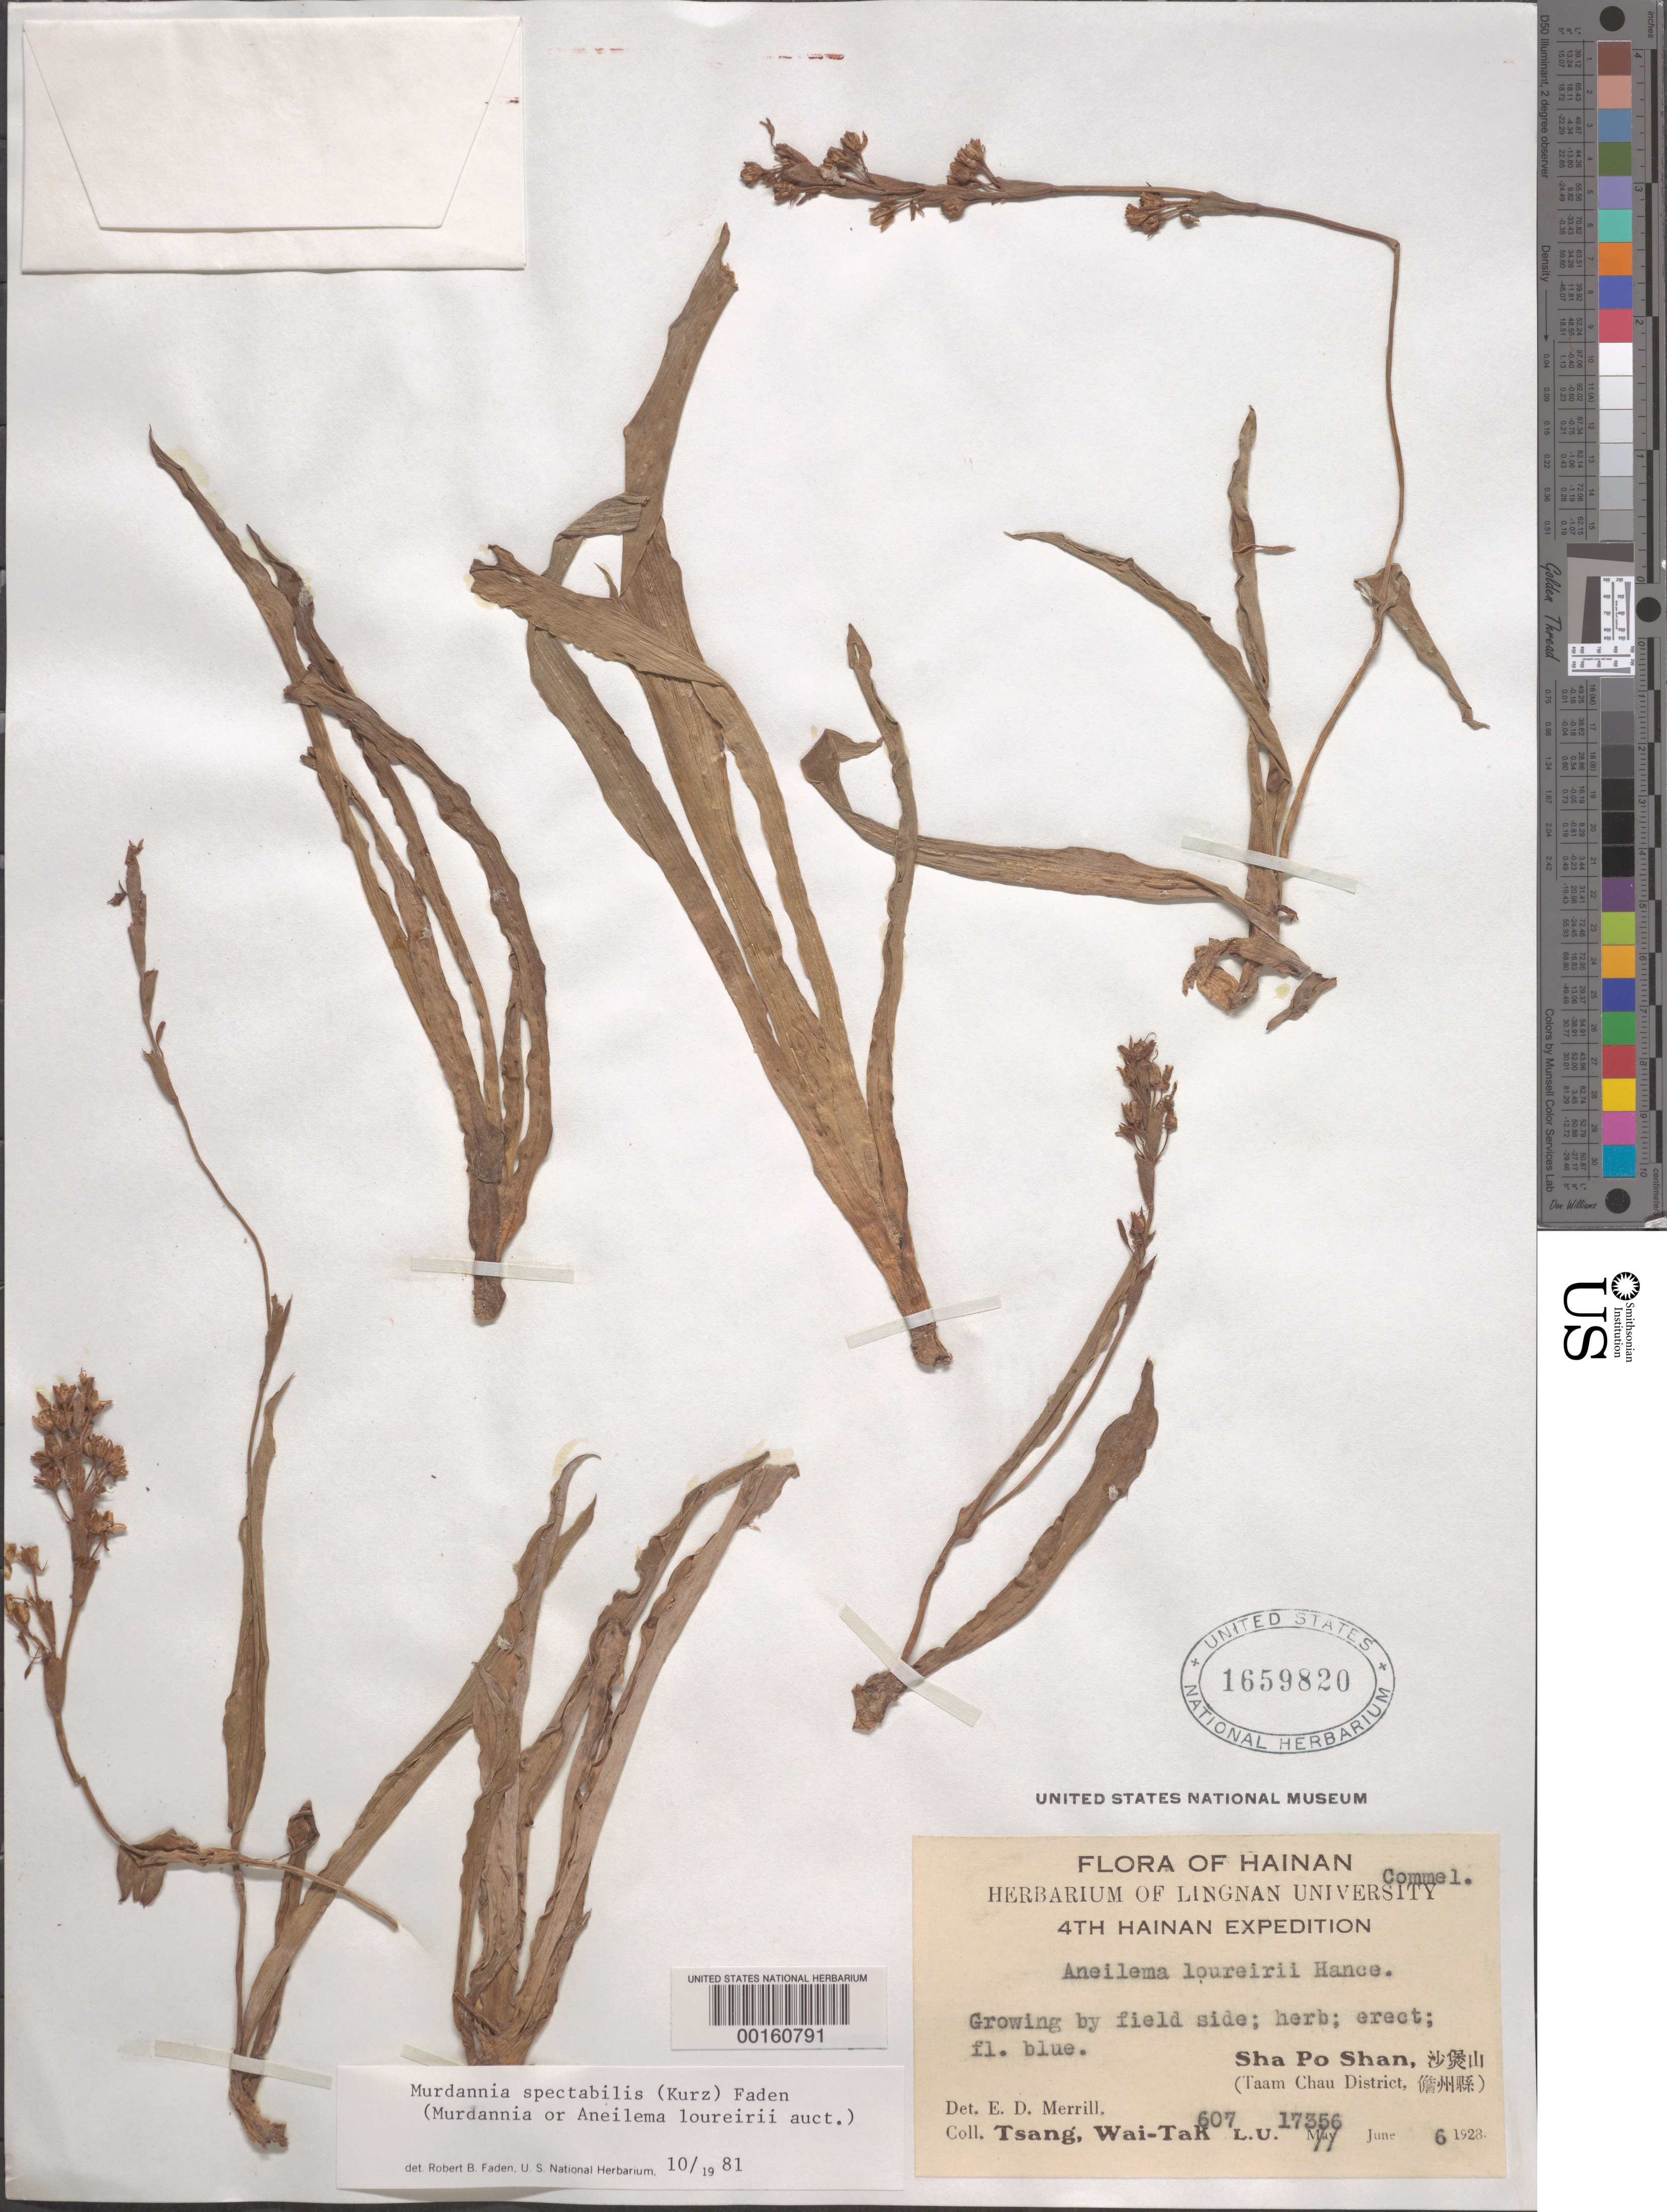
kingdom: Plantae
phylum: Tracheophyta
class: Liliopsida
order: Commelinales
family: Commelinaceae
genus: Murdannia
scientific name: Murdannia spectabilis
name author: (Kurz) Faden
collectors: W. T. Tsang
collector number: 607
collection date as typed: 06 Jun 1928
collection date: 1928-06-06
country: China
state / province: Hainan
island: Hainan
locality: Taam chau dist., hainan; sha po shan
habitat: Field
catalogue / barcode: US 1659820